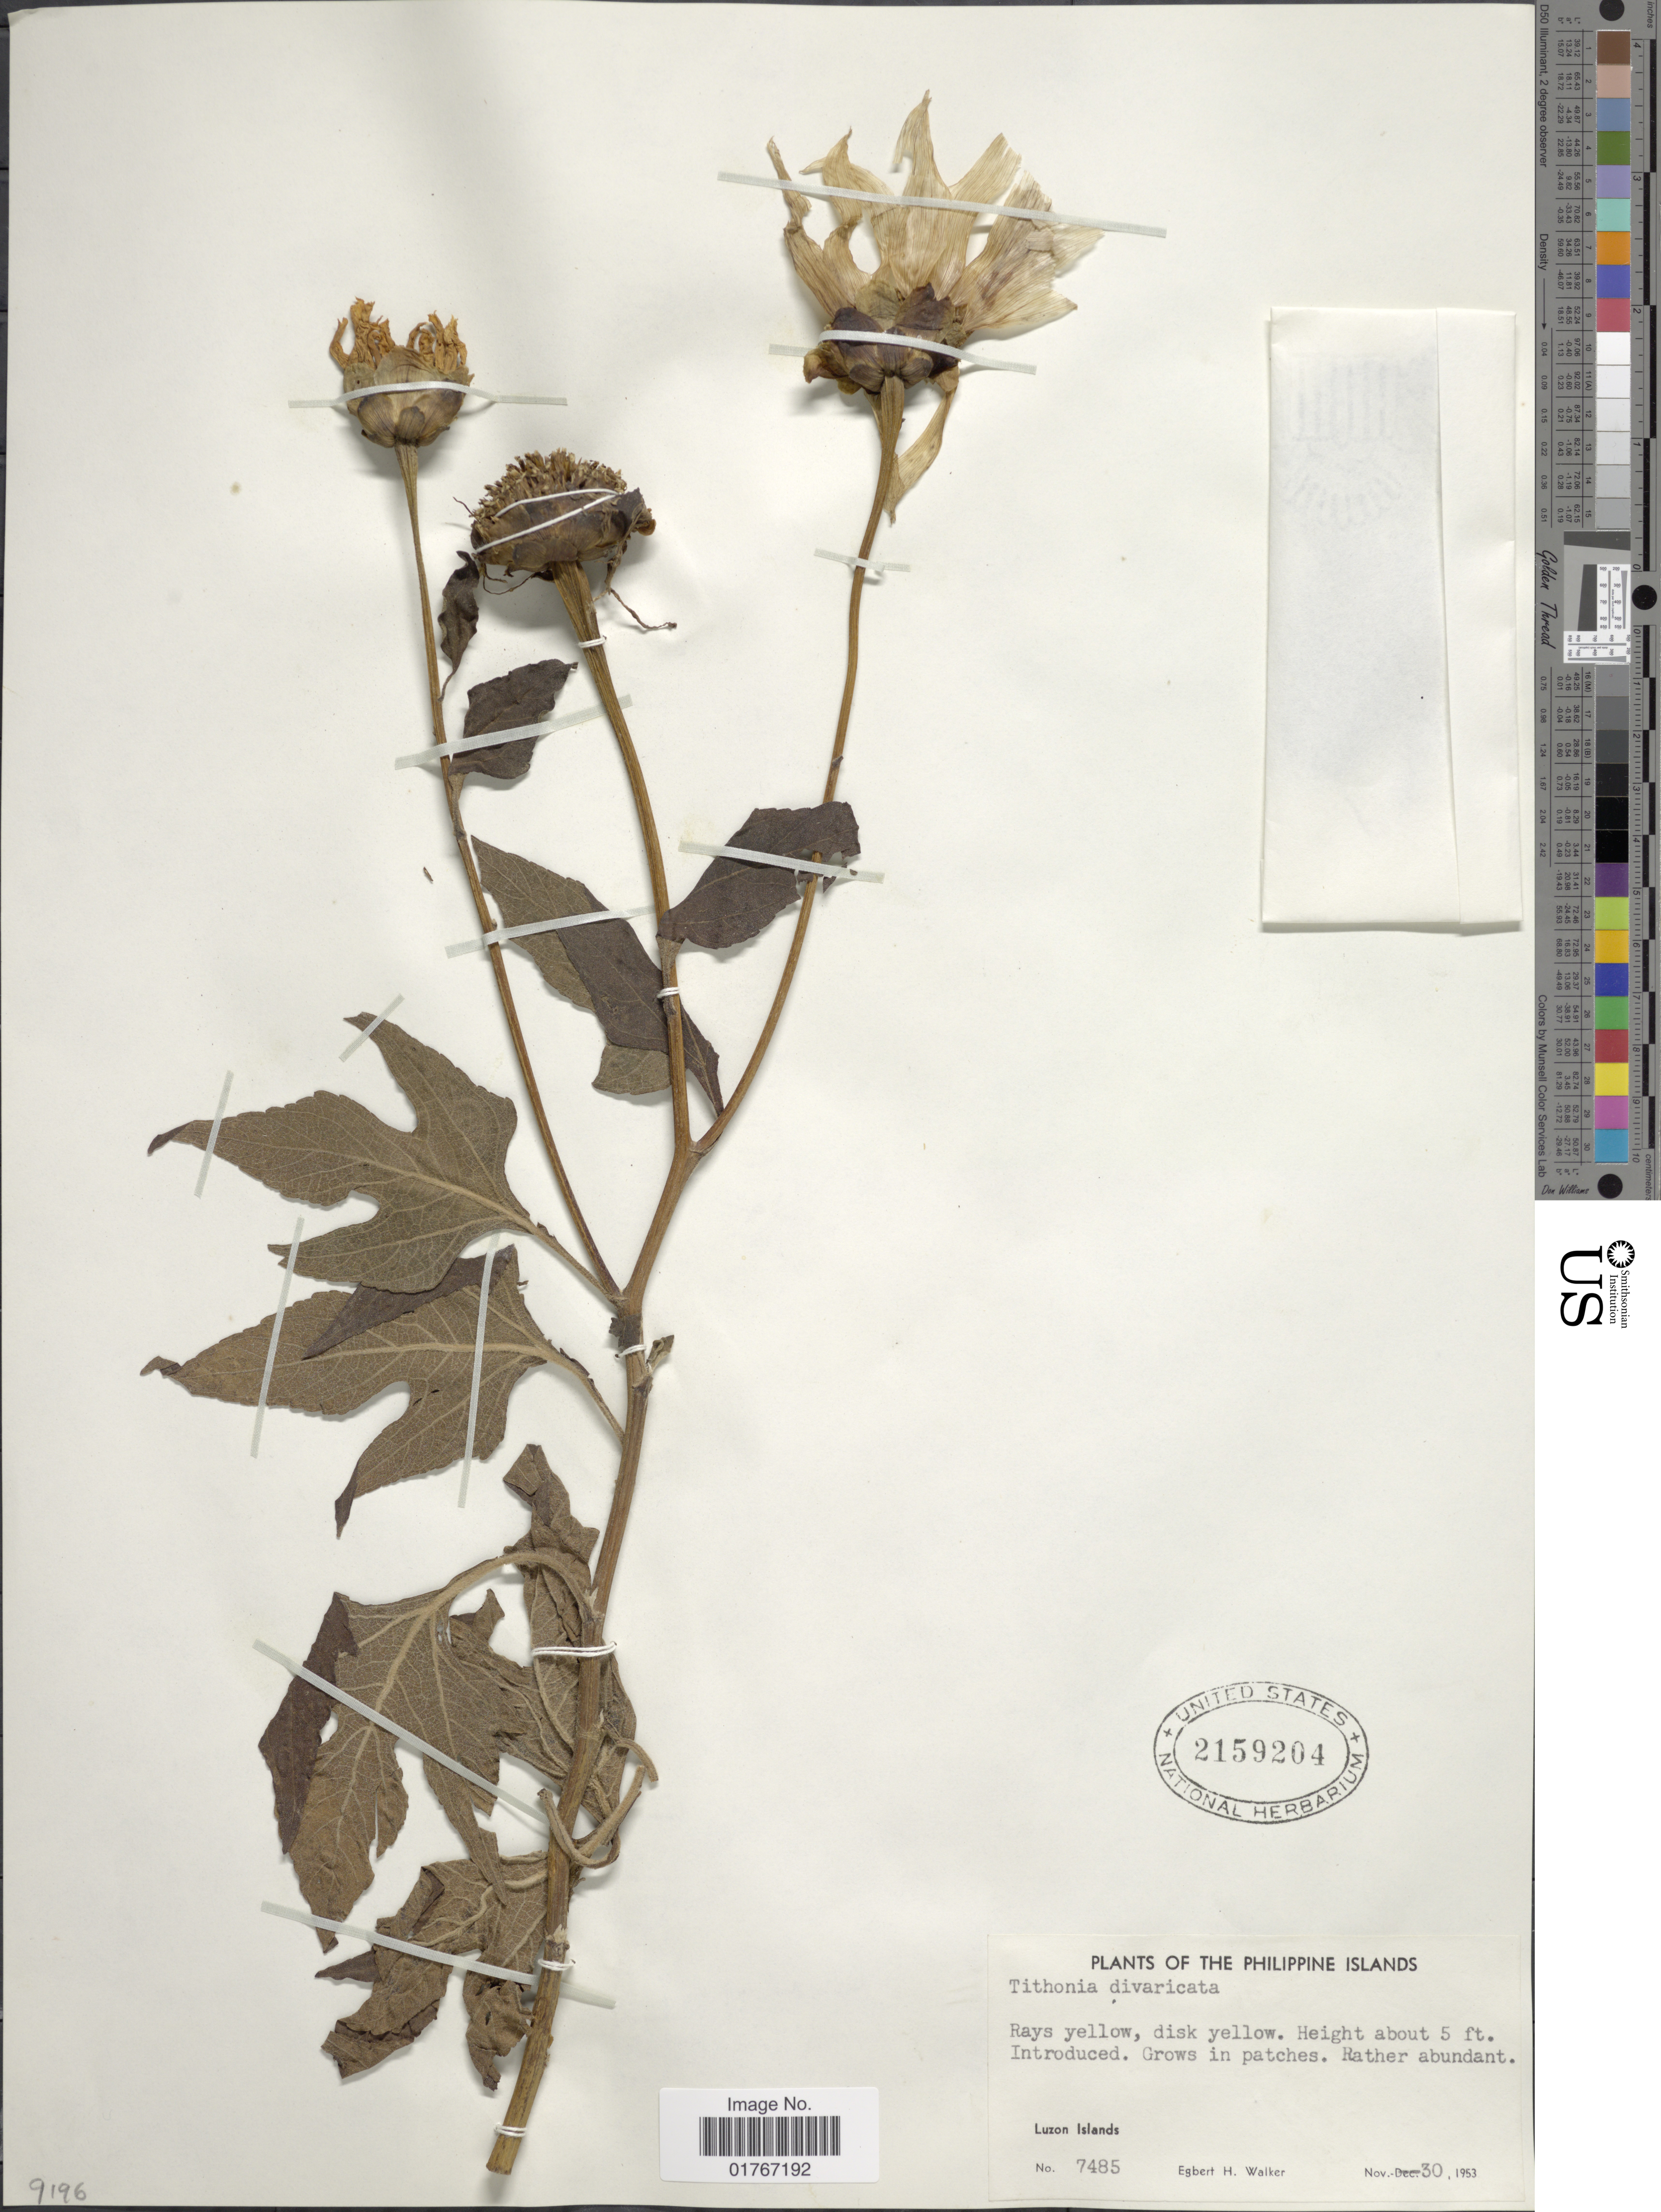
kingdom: Plantae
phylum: Tracheophyta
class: Magnoliopsida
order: Asterales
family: Asteraceae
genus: Tithonia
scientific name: Tithonia diversifolia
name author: (Hemsl.) A. Gray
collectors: E. H. Walker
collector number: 7485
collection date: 1953-11-30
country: Philippines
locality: The Philippine Islands, Luzon Islands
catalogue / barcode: US 2159204